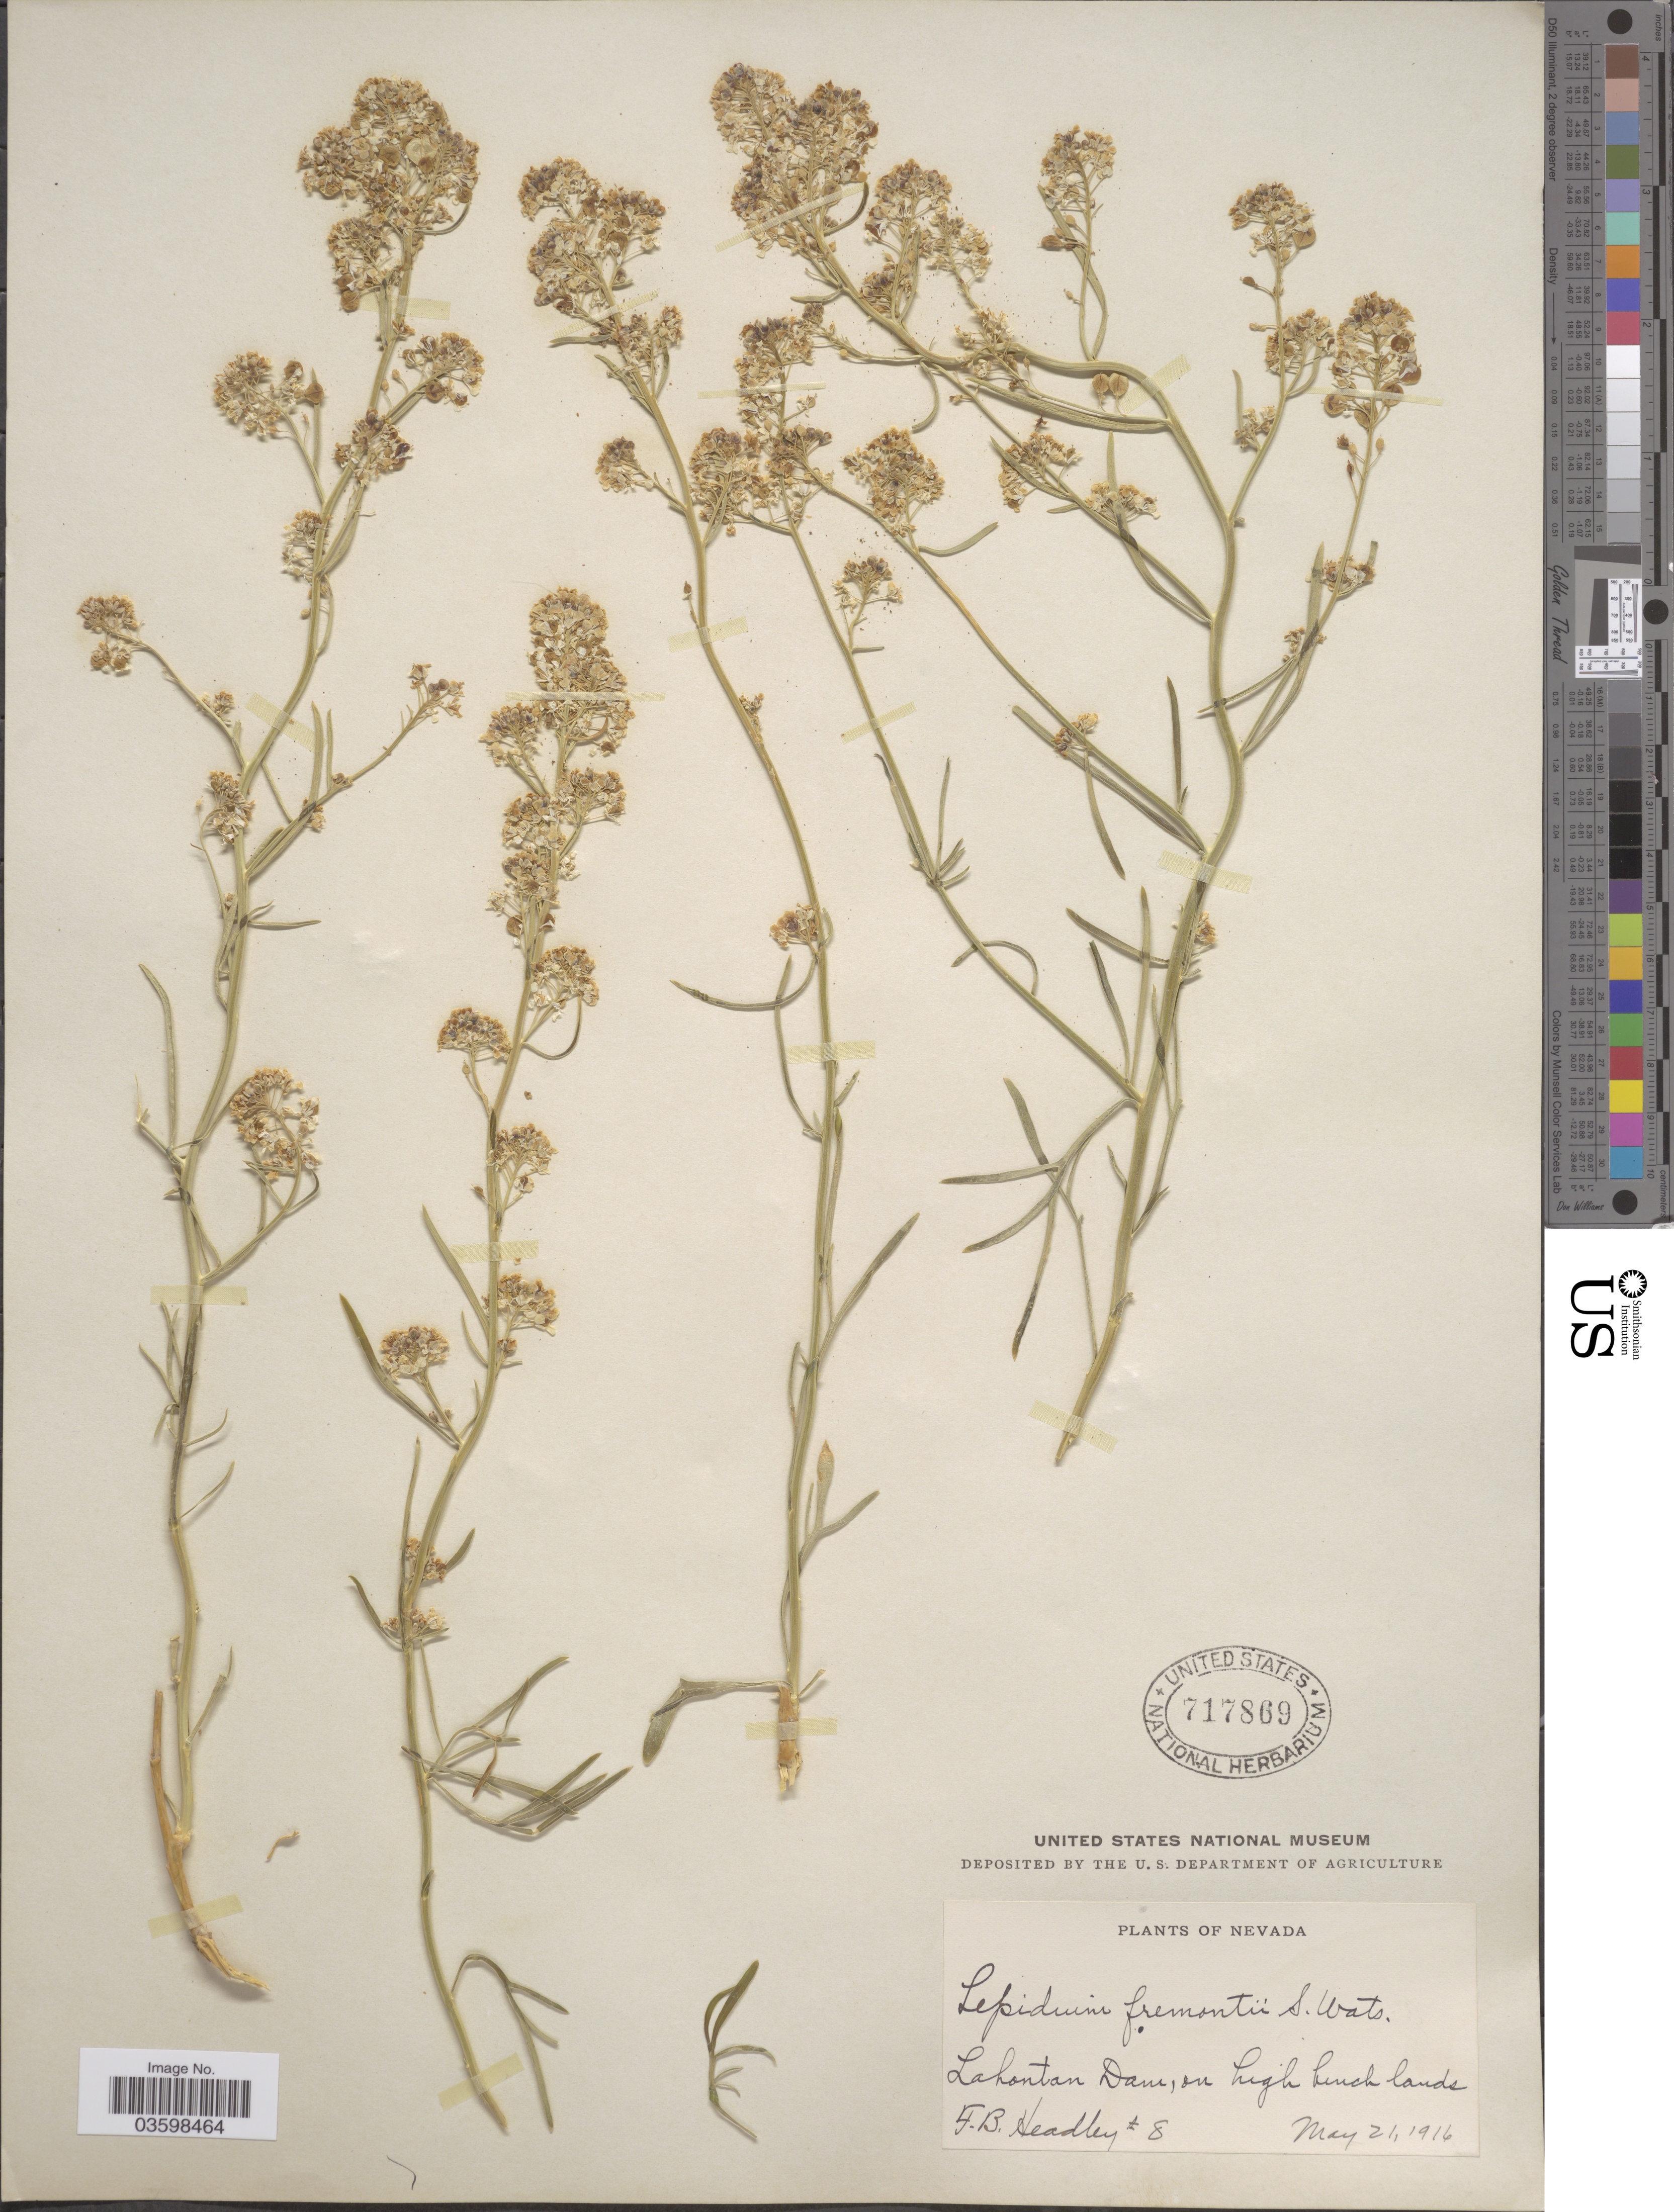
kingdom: Plantae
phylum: Tracheophyta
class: Magnoliopsida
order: Brassicales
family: Brassicaceae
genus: Lepidium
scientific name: Lepidium fremontii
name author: S. Watson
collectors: F. B. Headley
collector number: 8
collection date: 1916-05-21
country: United States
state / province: Nevada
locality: Lahontan Dam, on high bench lands.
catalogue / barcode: US 717869